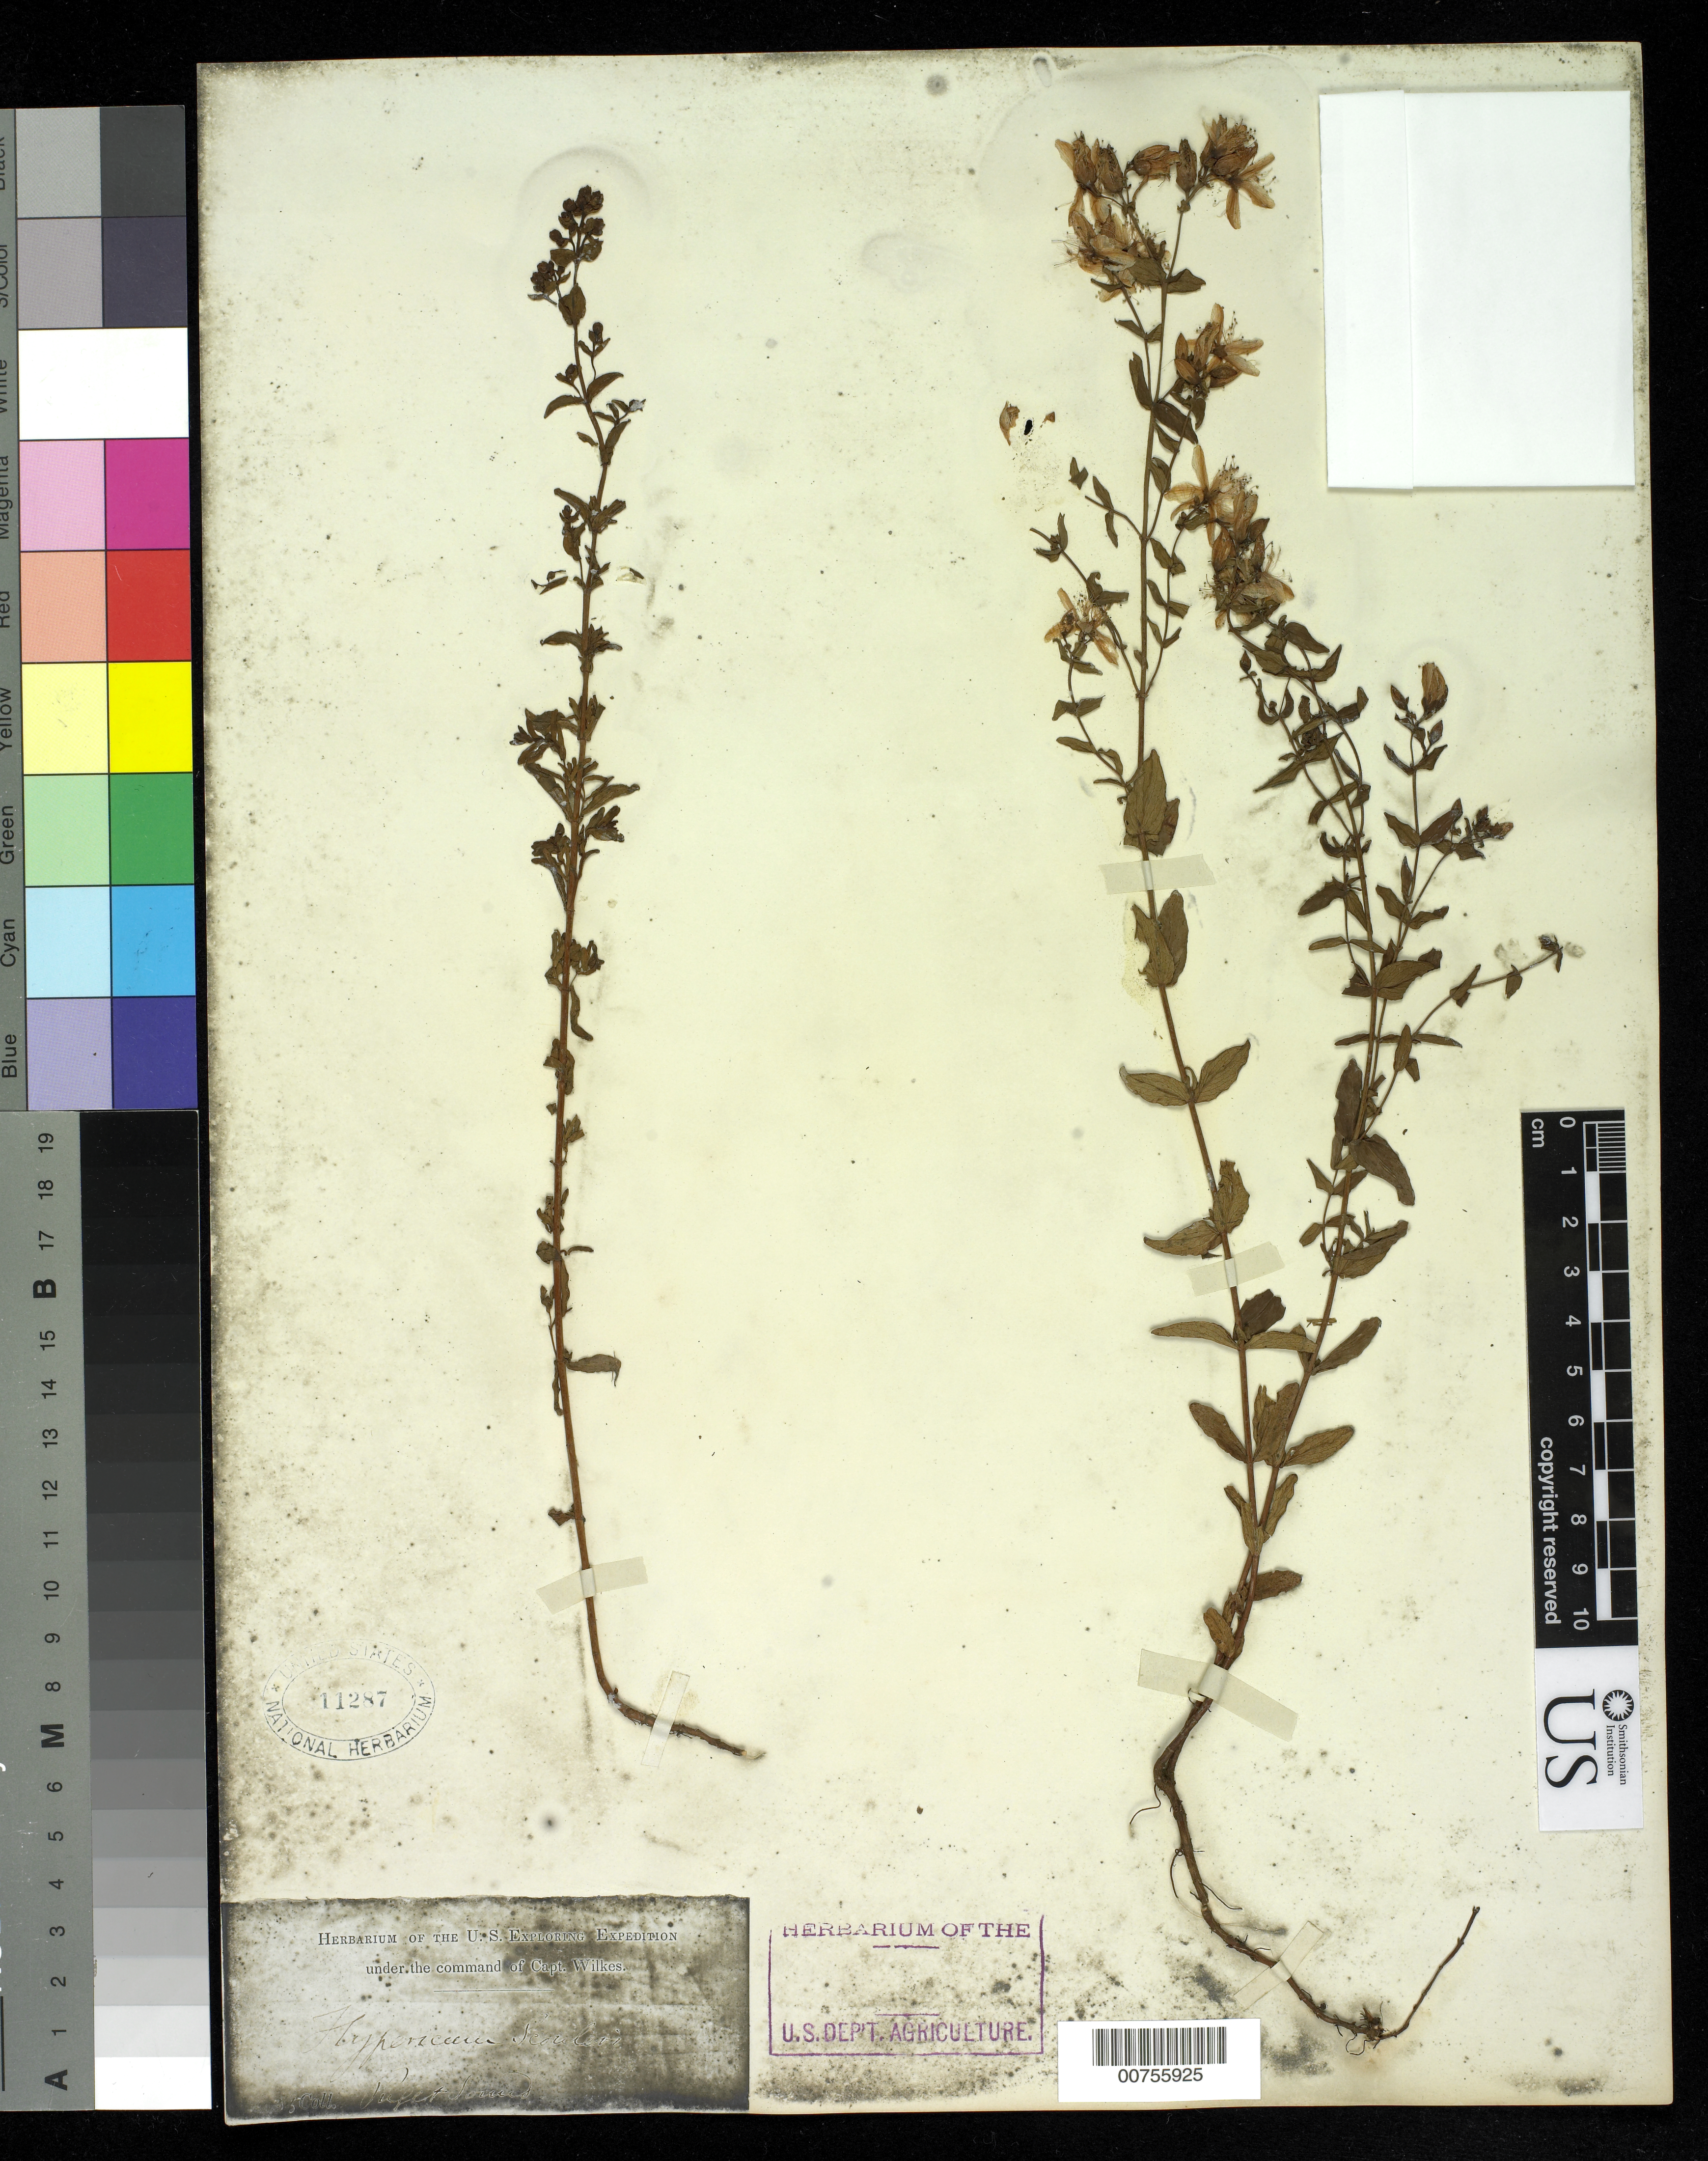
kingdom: Plantae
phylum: Tracheophyta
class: Magnoliopsida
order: Malpighiales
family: Hypericaceae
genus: Hypericum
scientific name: Hypericum scouleri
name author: Hook.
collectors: Wilkes Explor. Exped.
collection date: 1838/1842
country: United States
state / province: Washington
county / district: King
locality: Puget Sound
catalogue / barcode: US 11287